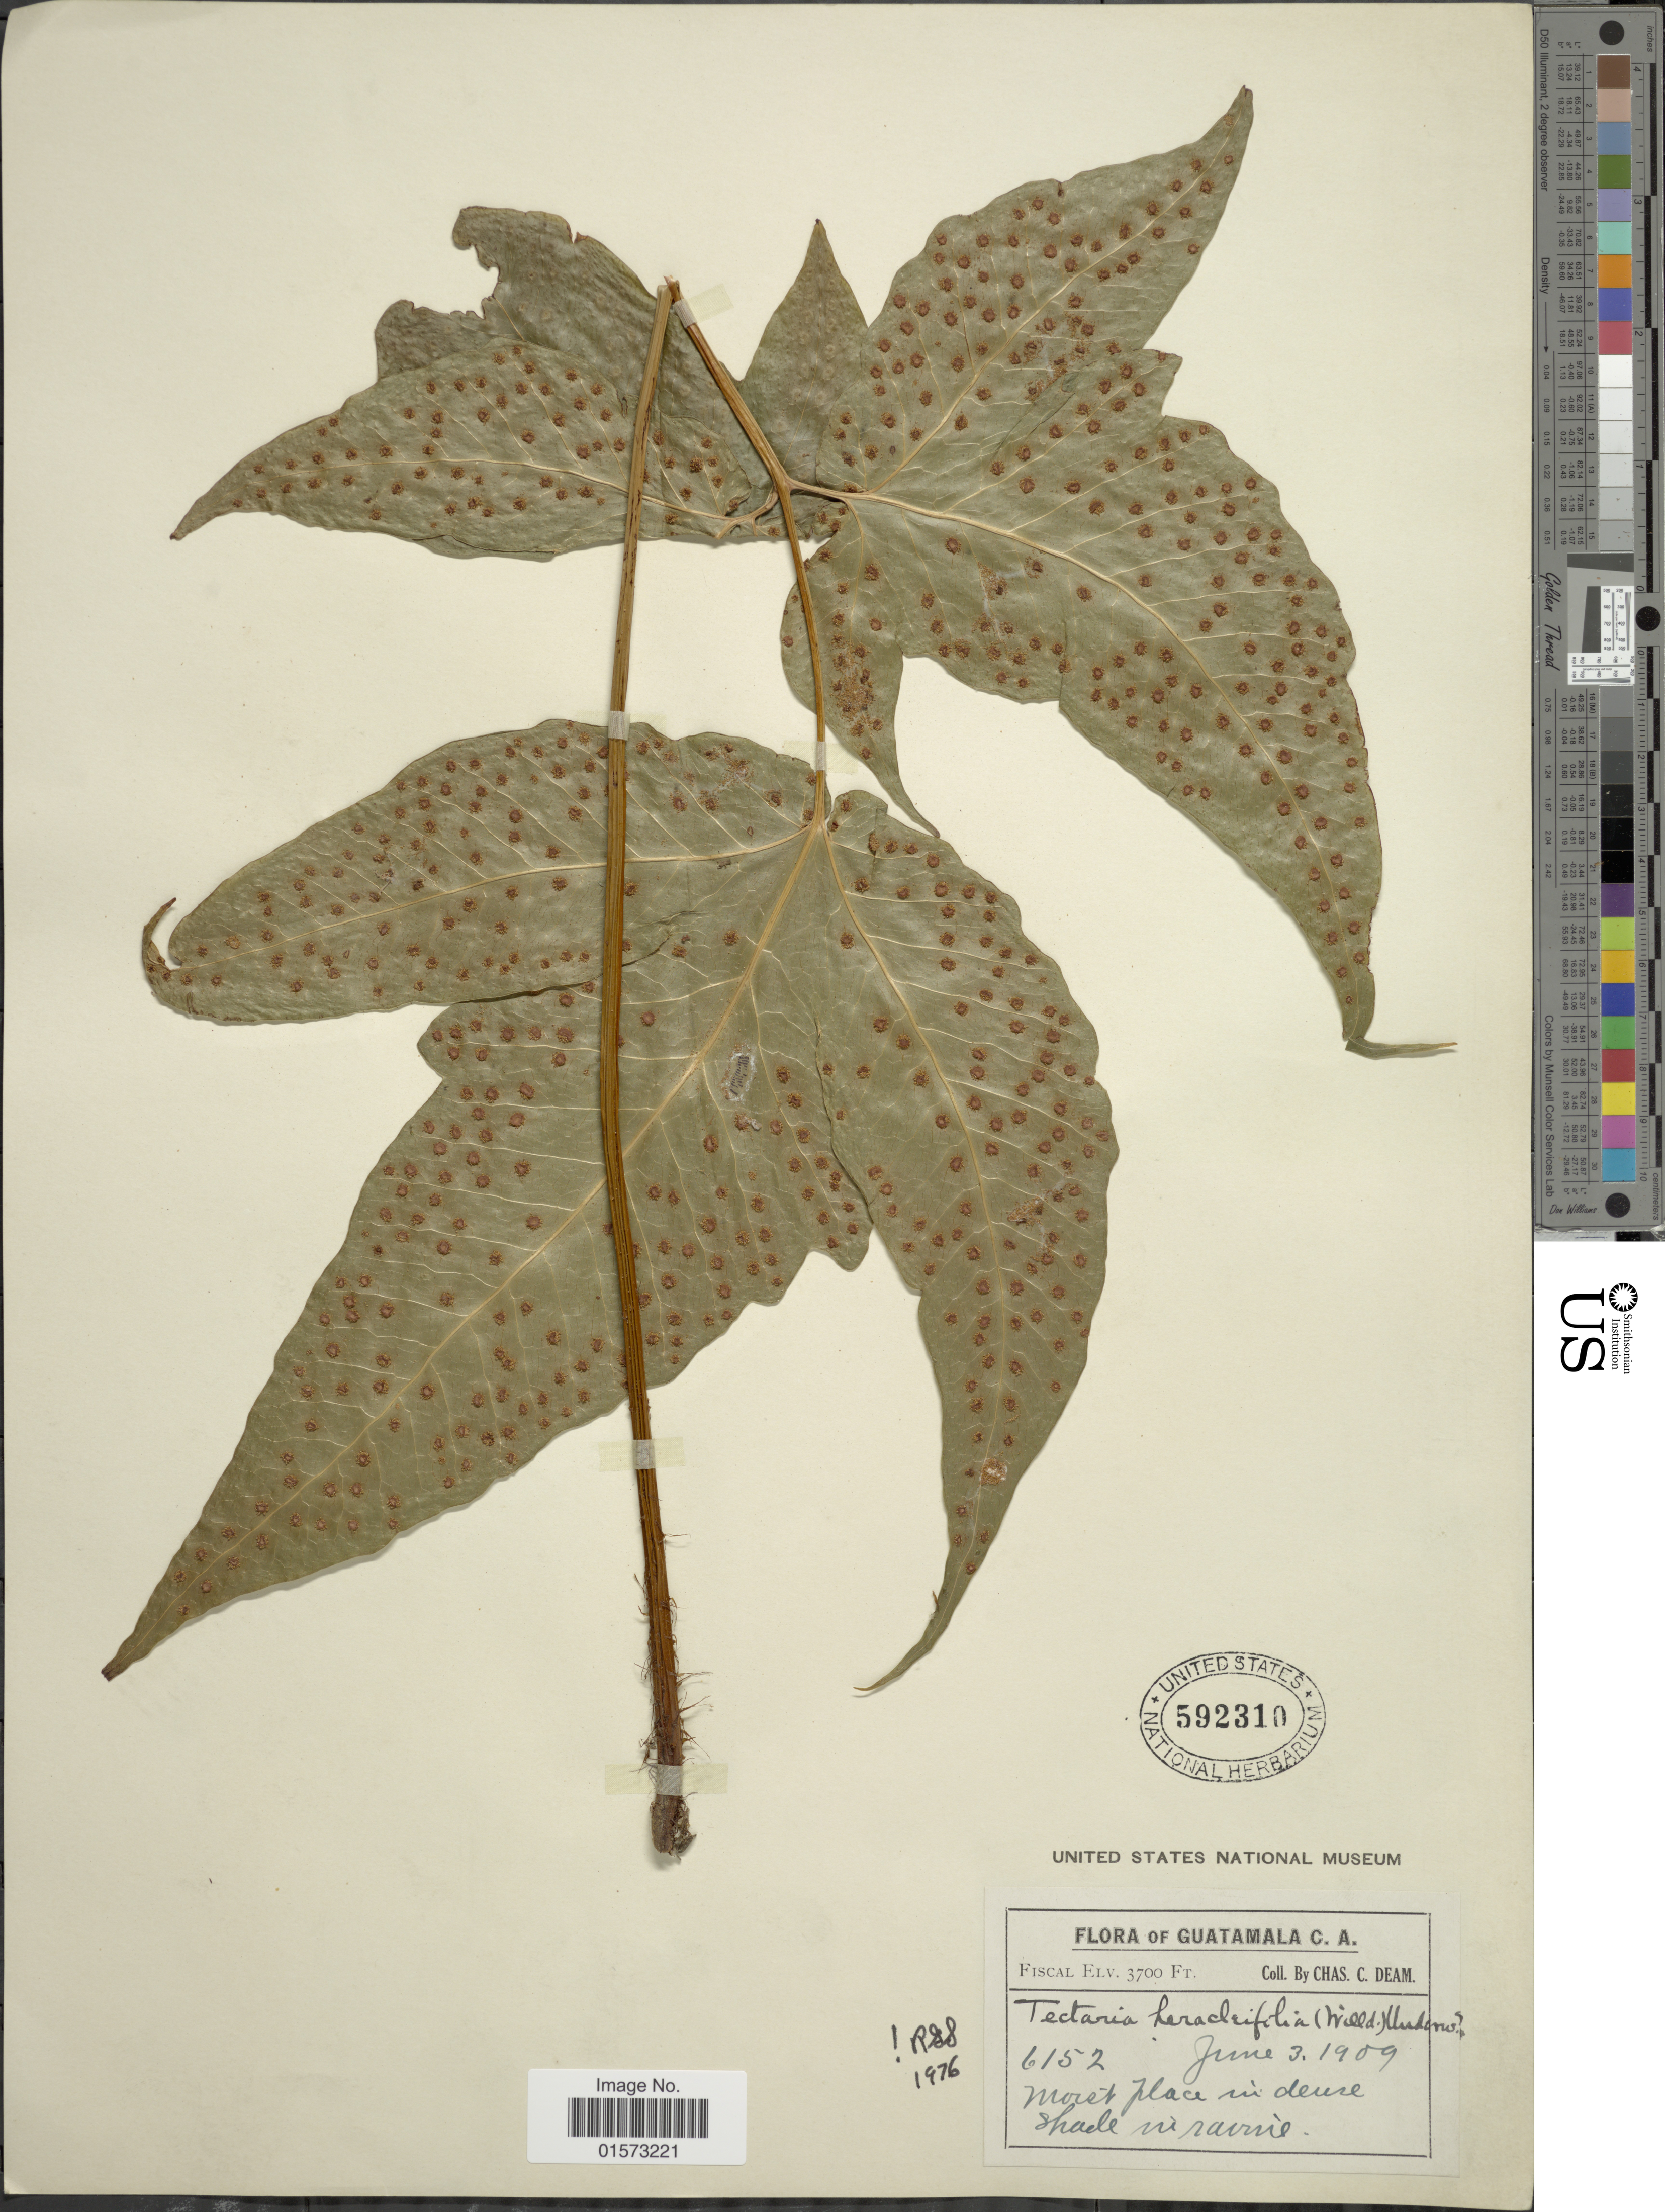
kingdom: Plantae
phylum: Tracheophyta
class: Polypodiopsida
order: Polypodiales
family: Tectariaceae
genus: Tectaria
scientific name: Tectaria heracleifolia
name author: (Willd.) Underw.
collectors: C. C. Deam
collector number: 6152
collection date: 1909-06-03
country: Guatemala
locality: Moret place in dense shade in ravine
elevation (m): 1128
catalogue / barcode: US 592310